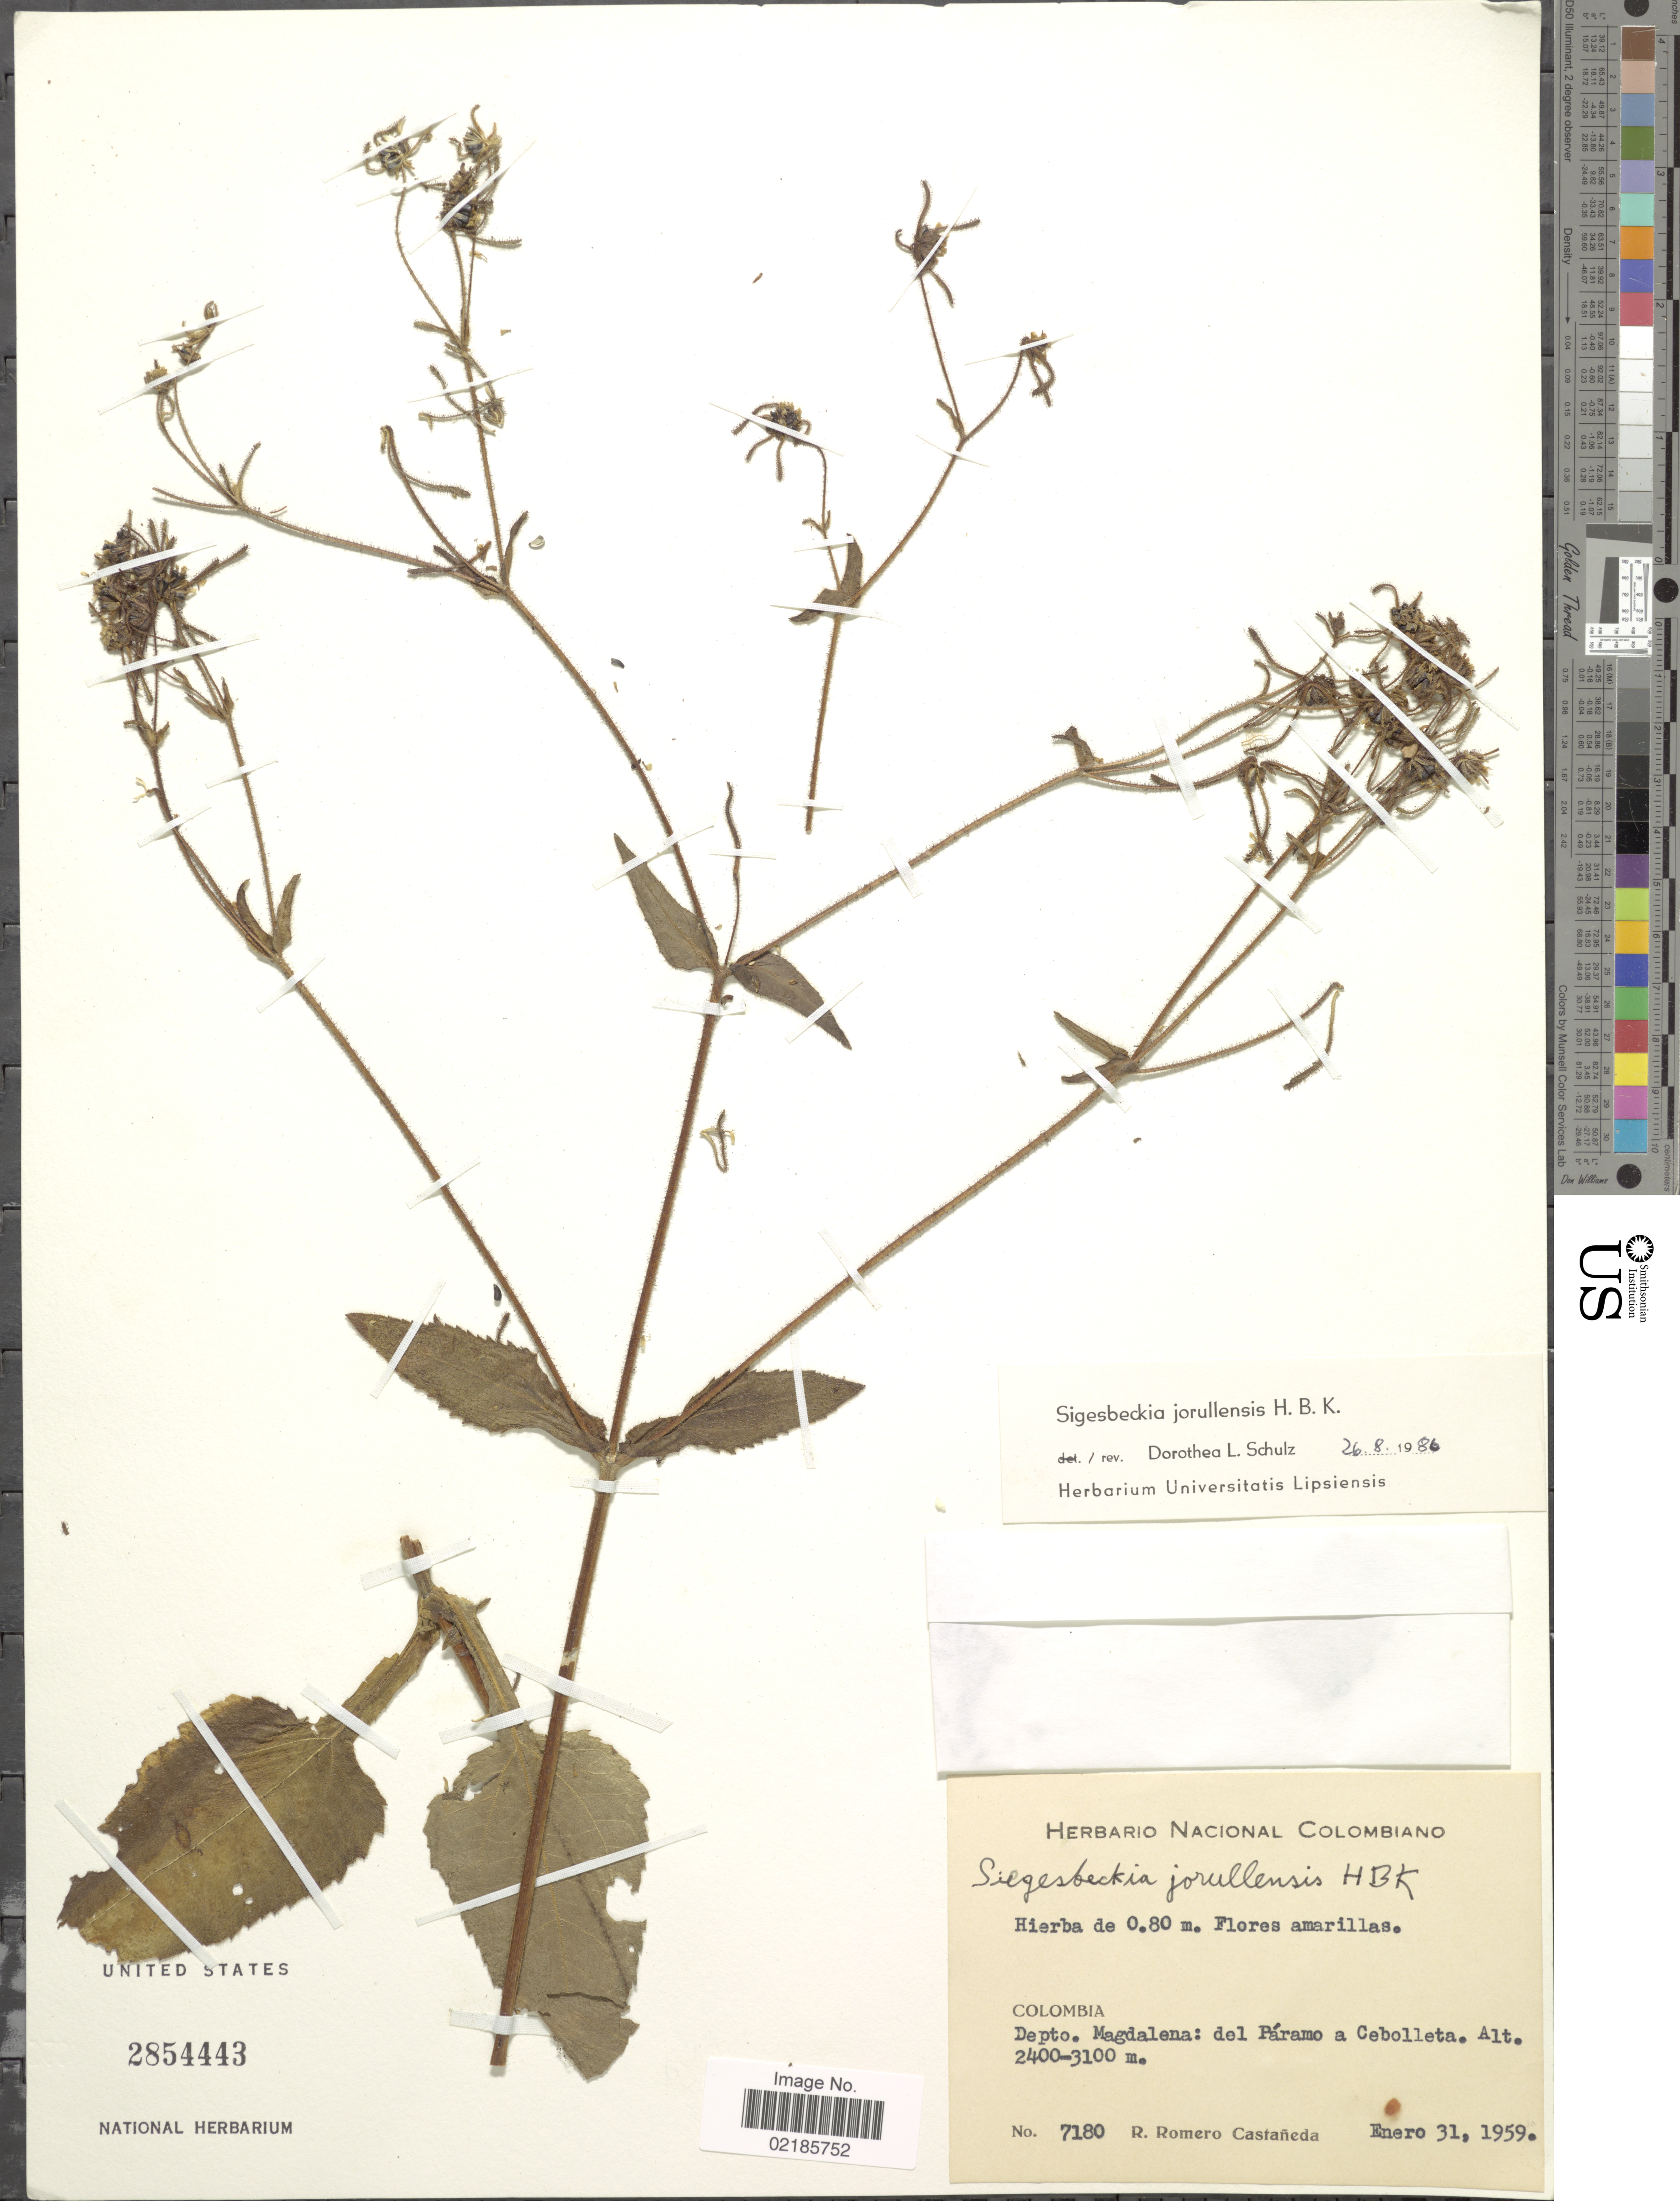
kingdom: Plantae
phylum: Tracheophyta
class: Magnoliopsida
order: Asterales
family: Asteraceae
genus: Sigesbeckia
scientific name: Sigesbeckia jorullensis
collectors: R. Romero Castañeda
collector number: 7180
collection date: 1959-01-31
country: Colombia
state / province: Magdalena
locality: Del Páramo a Cebolleta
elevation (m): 2400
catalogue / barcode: US 2854443